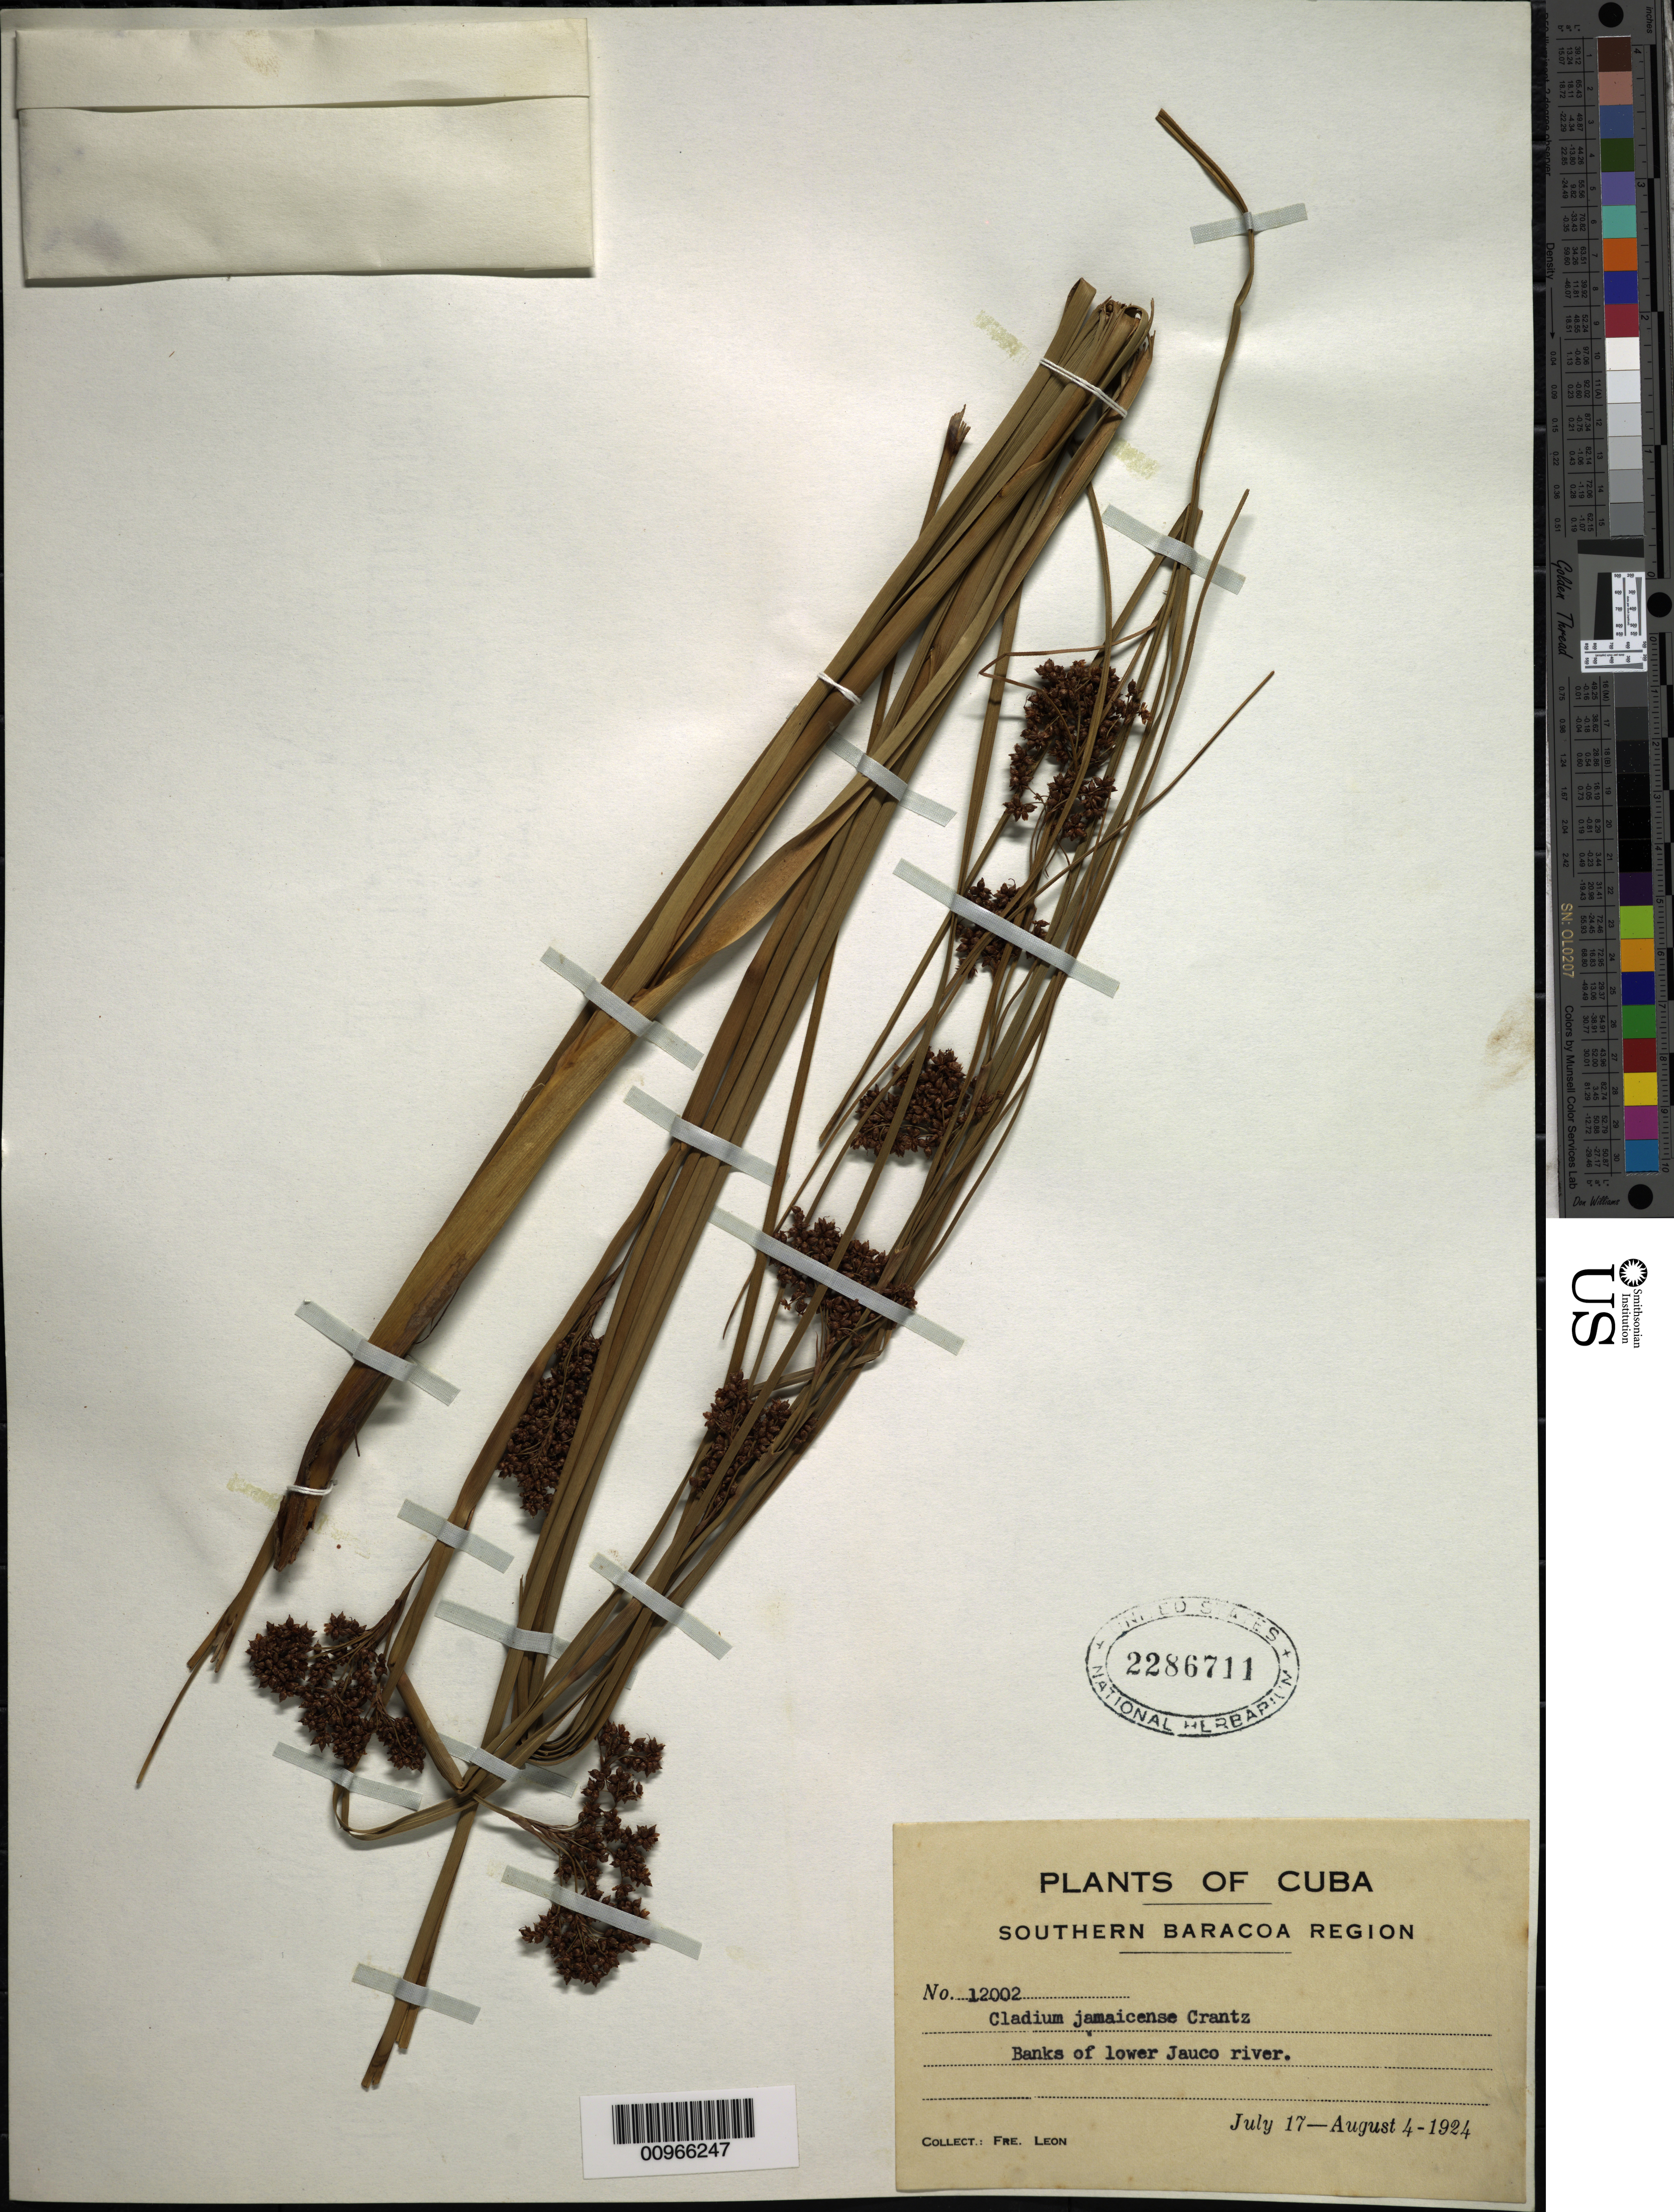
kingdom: Plantae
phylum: Tracheophyta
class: Liliopsida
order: Poales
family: Cyperaceae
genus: Cladium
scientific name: Cladium jamaicense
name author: Crantz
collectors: F. Leon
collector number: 12002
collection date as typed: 17 Jul 1924 to 04 Aug 1924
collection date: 1924-07-17/1924-08-04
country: Cuba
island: Cuba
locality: Southern Baracoa Region, banks of lower Jauco River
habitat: River banks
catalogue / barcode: US 2286711